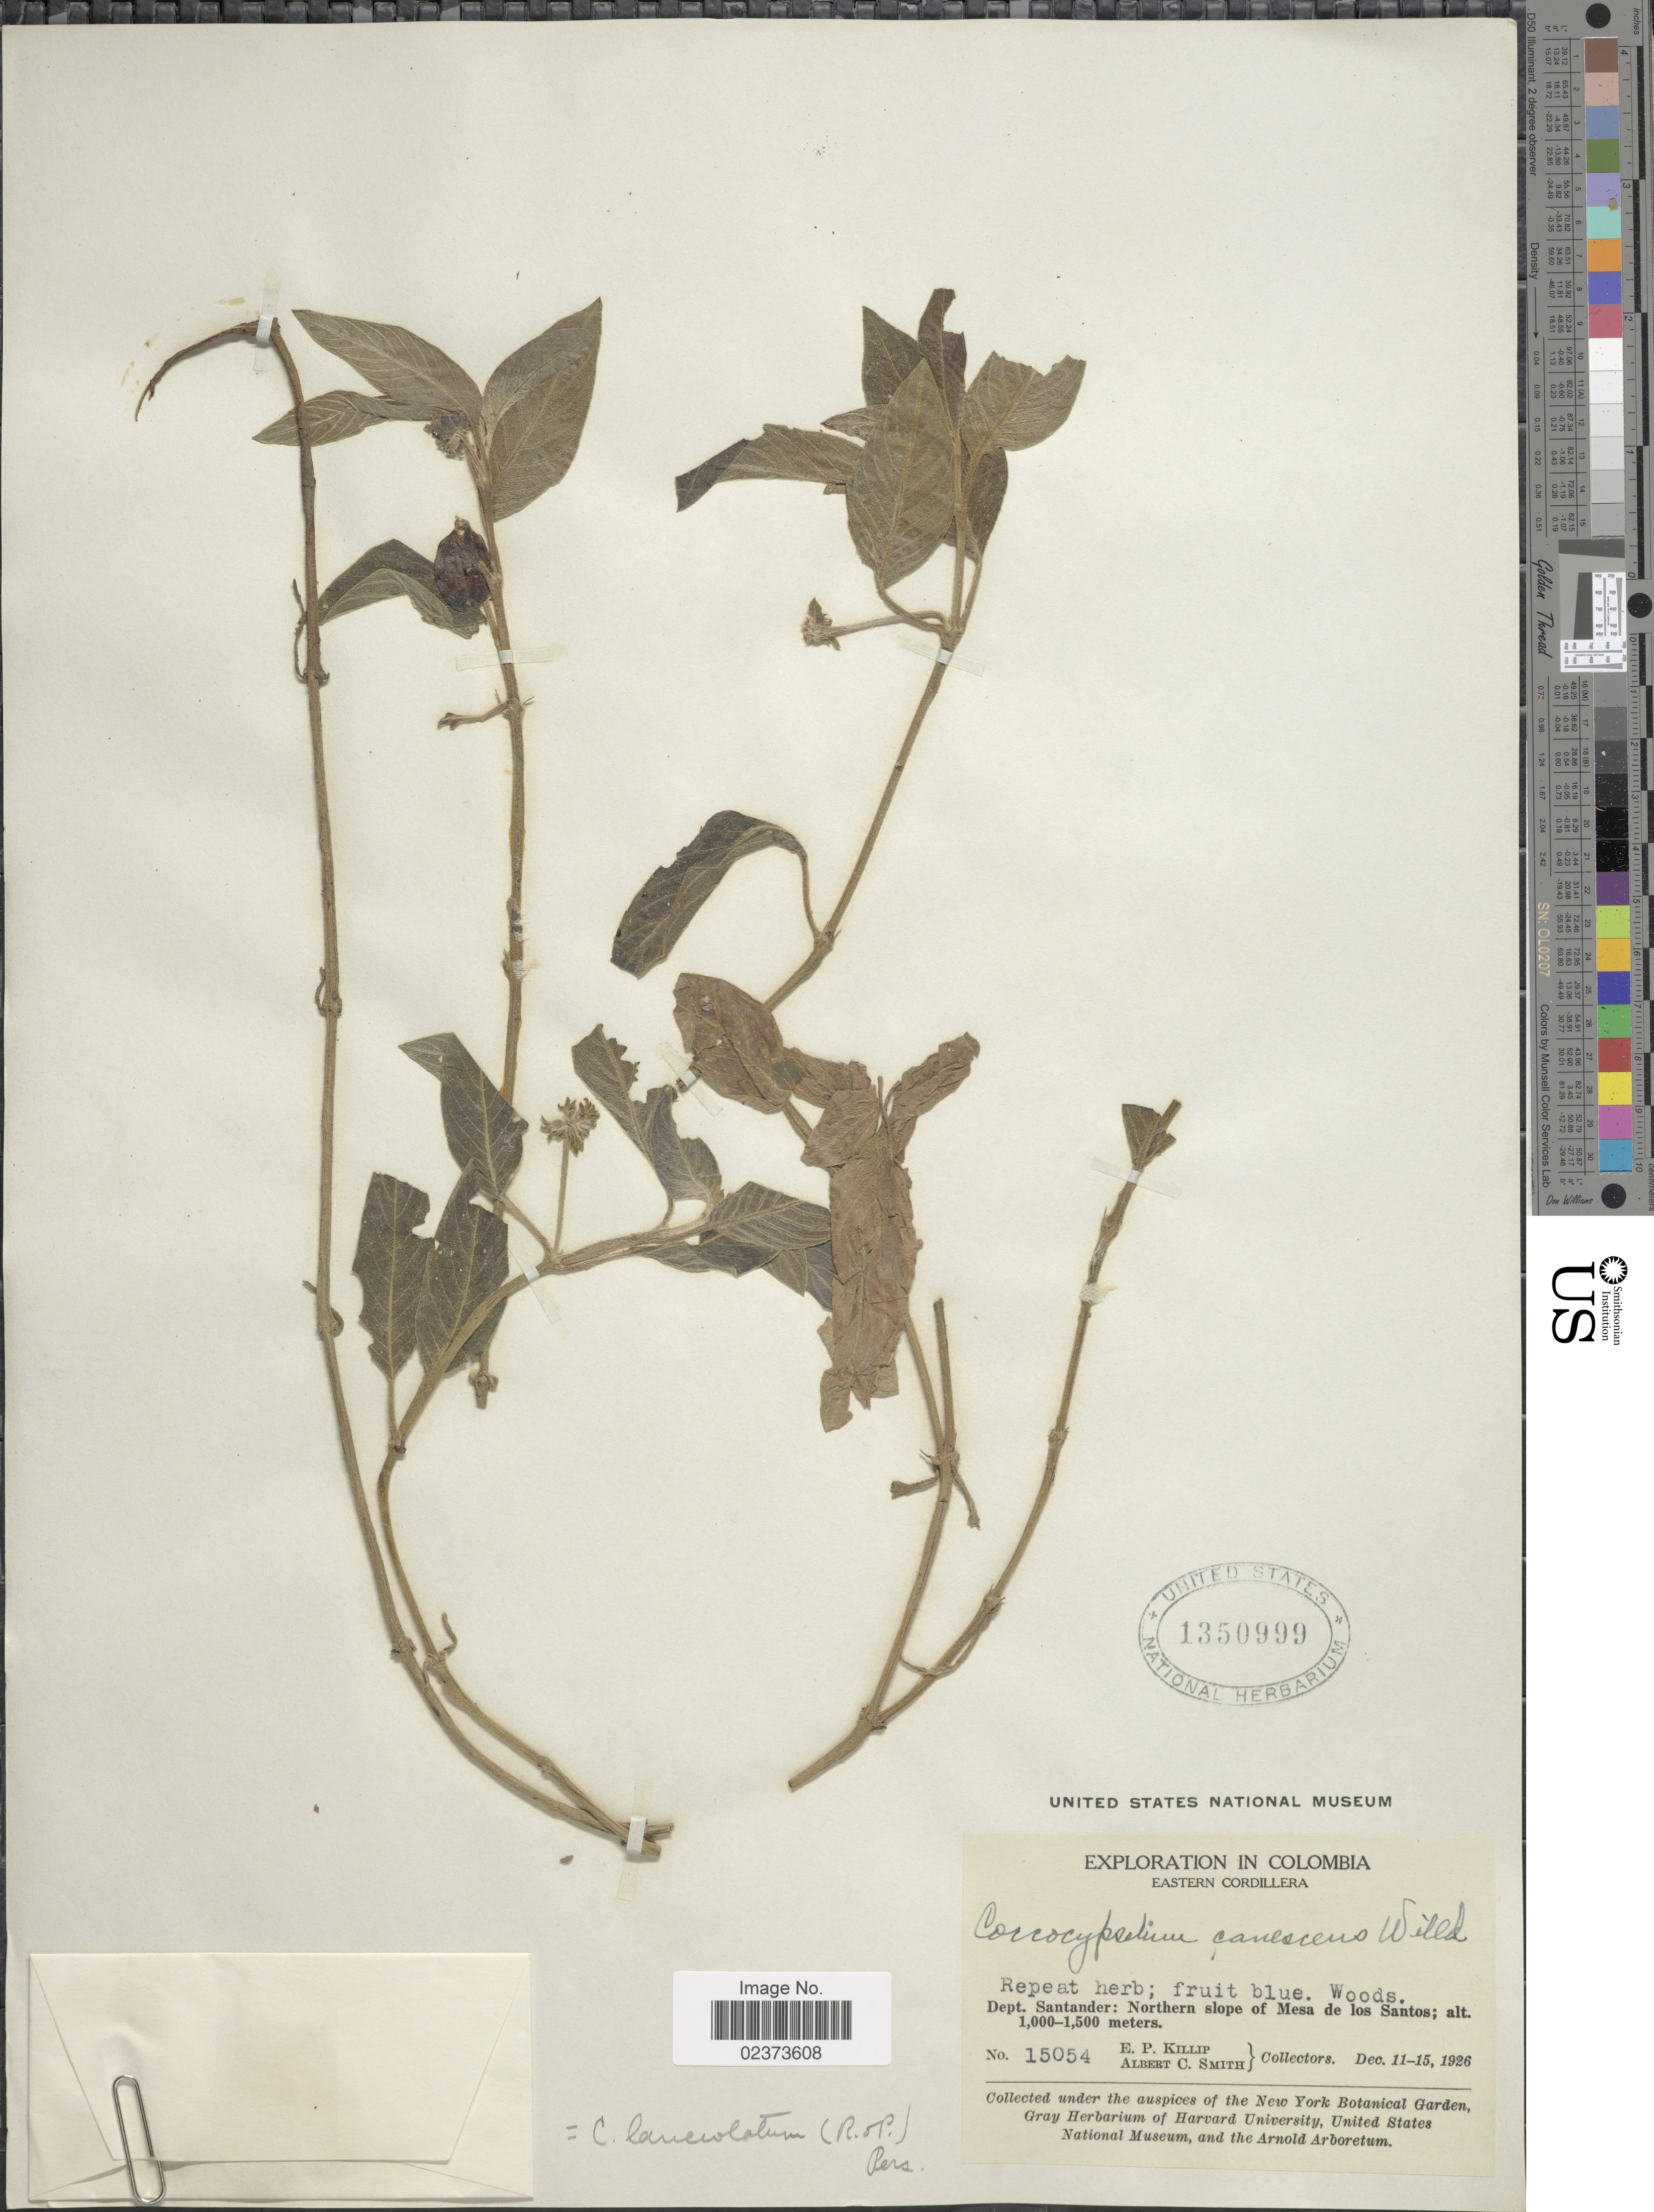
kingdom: Plantae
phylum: Tracheophyta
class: Magnoliopsida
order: Gentianales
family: Rubiaceae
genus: Coccocypselum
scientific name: Coccocypselum lanceolatum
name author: (Ruiz & Pav.) Pers.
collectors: E. P. Killip & A. C. Smith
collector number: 15054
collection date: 1926-12-11/1926-12-15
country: Colombia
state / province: Santander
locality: Eastern Cordillera, Woods, Dept. Santander: Northern slope of Mesa de los Santos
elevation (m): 1000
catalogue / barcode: US 1350999